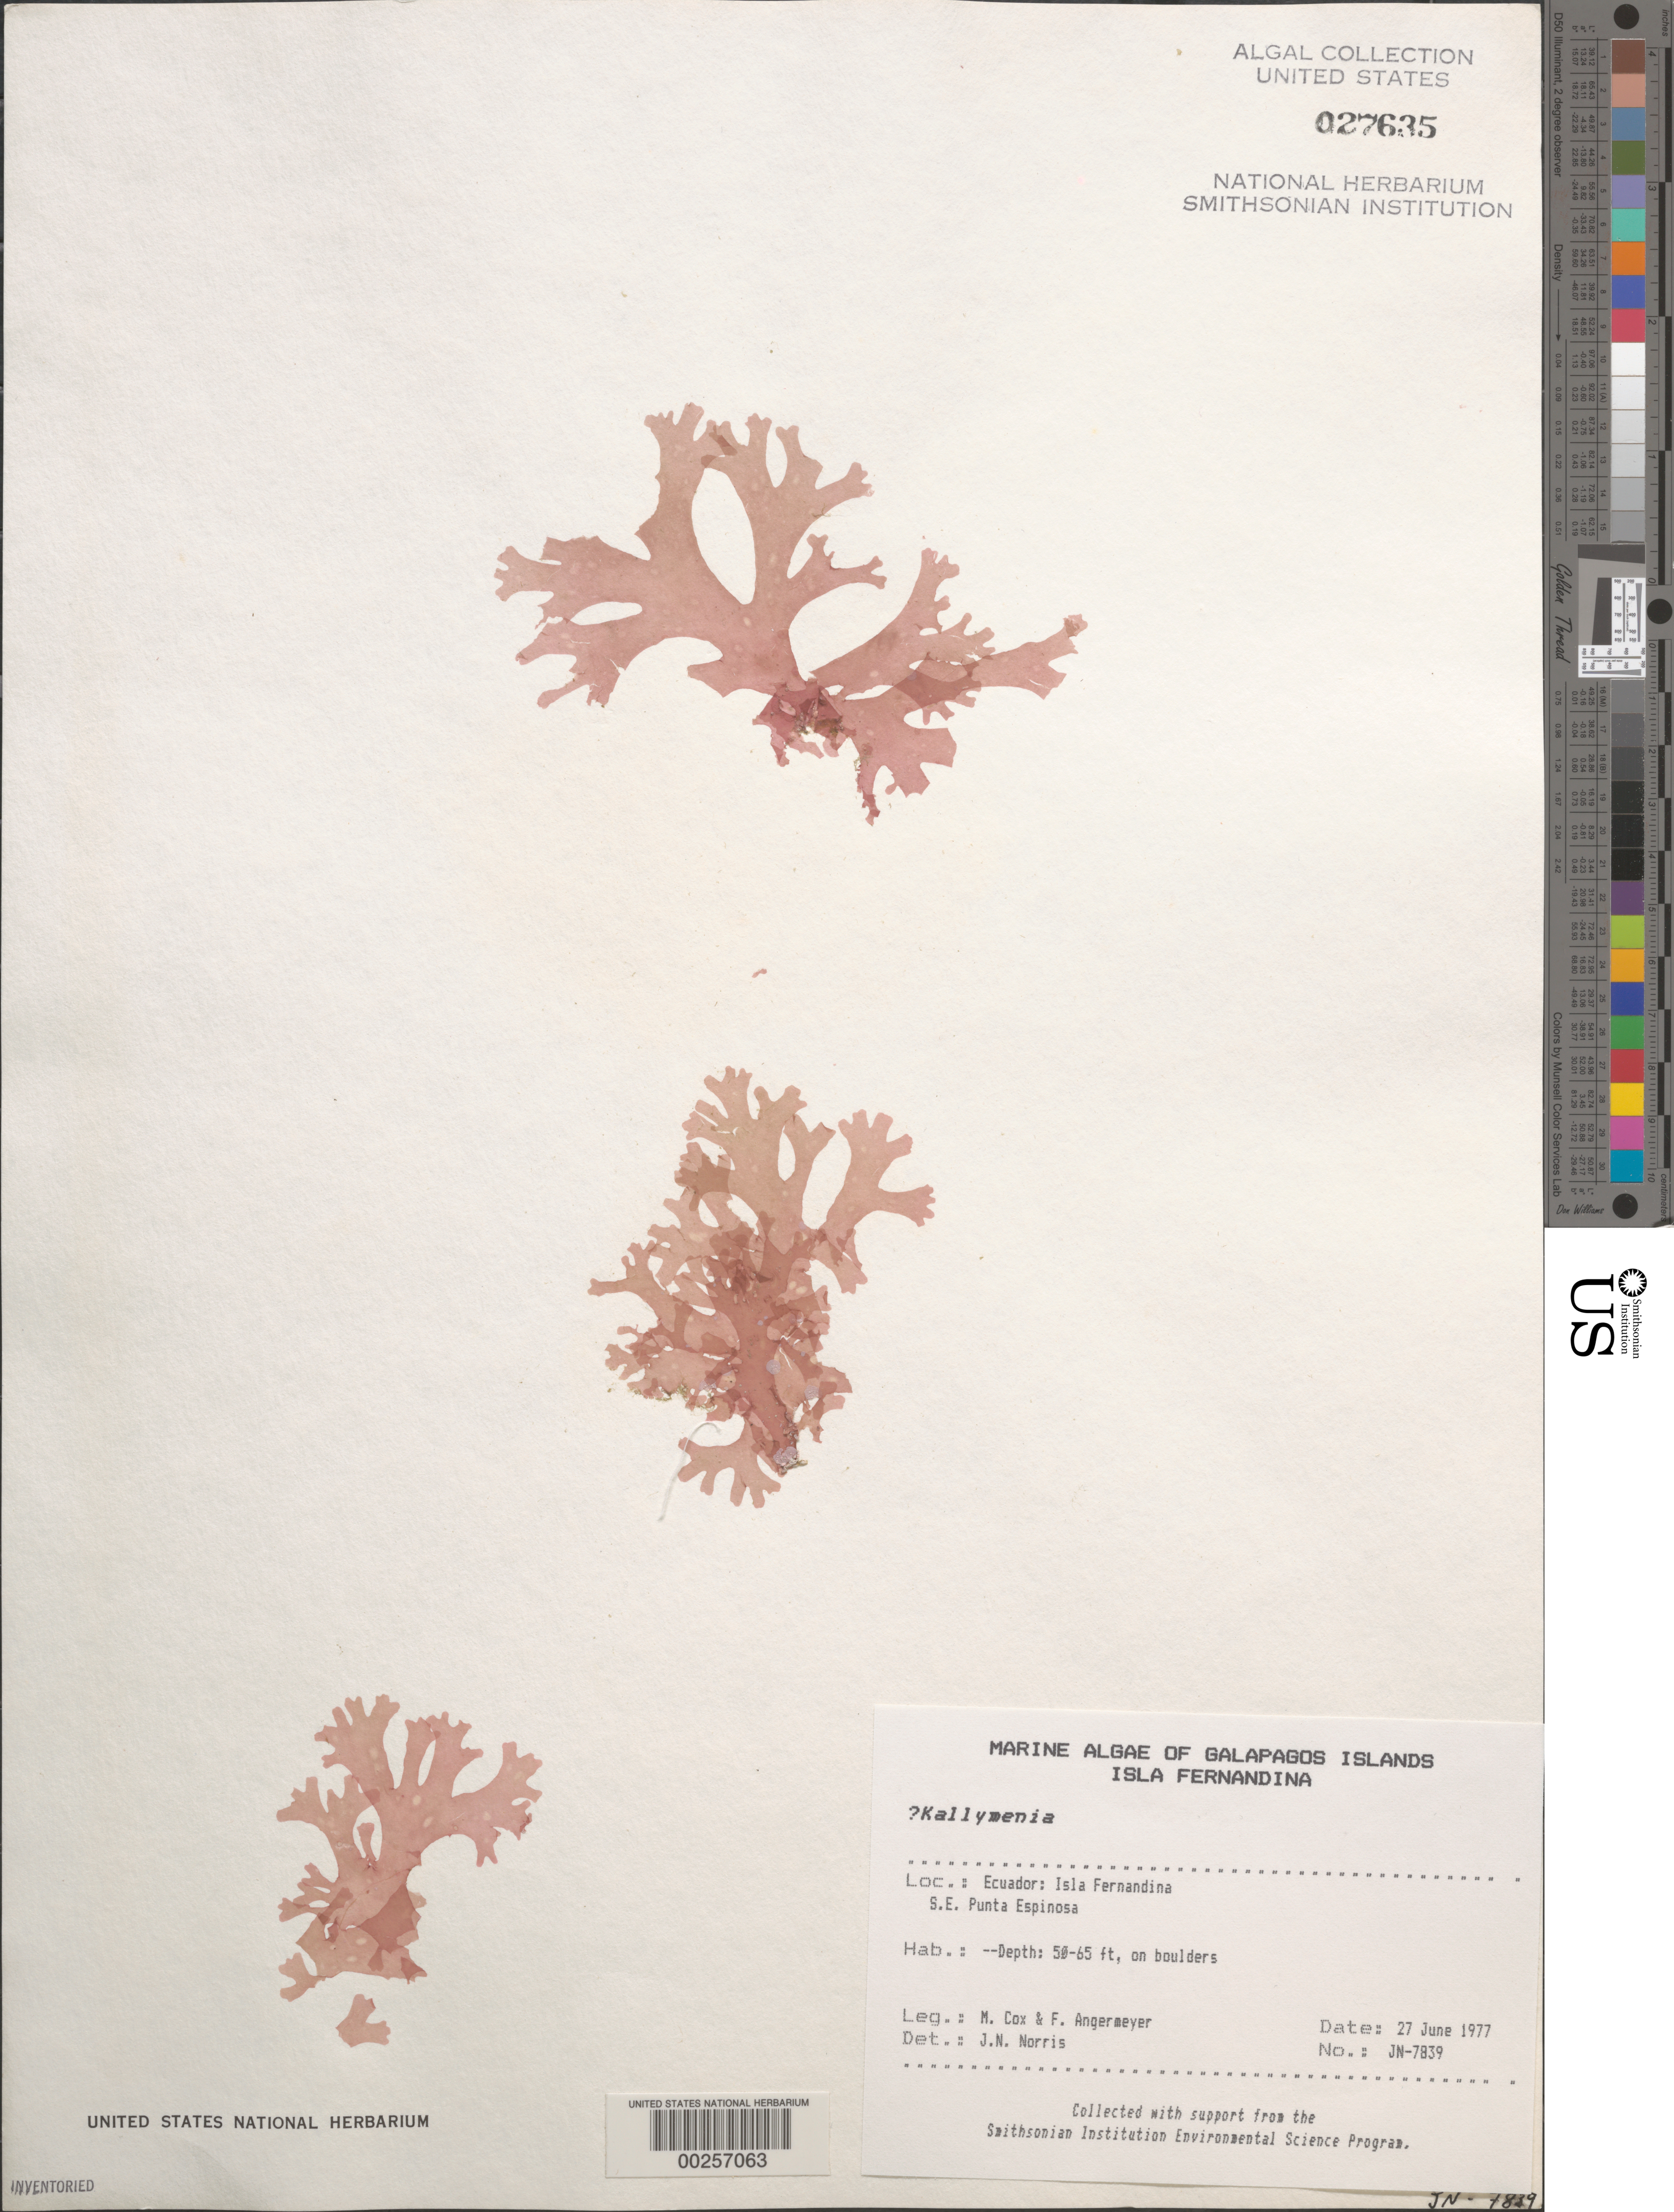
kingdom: Plantae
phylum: Rhodophyta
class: Florideophyceae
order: Gigartinales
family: Kallymeniaceae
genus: Kallymenia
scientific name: Kallymenia sp.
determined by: Norris, James N.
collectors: M. Cox & F. Angermeyer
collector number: Jn-7839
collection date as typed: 27 Jun 1977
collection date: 1977-06-27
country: Ecuador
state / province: Colón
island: Fernandina [Narborough]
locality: SouthE Punta Espinosa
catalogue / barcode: US 27635